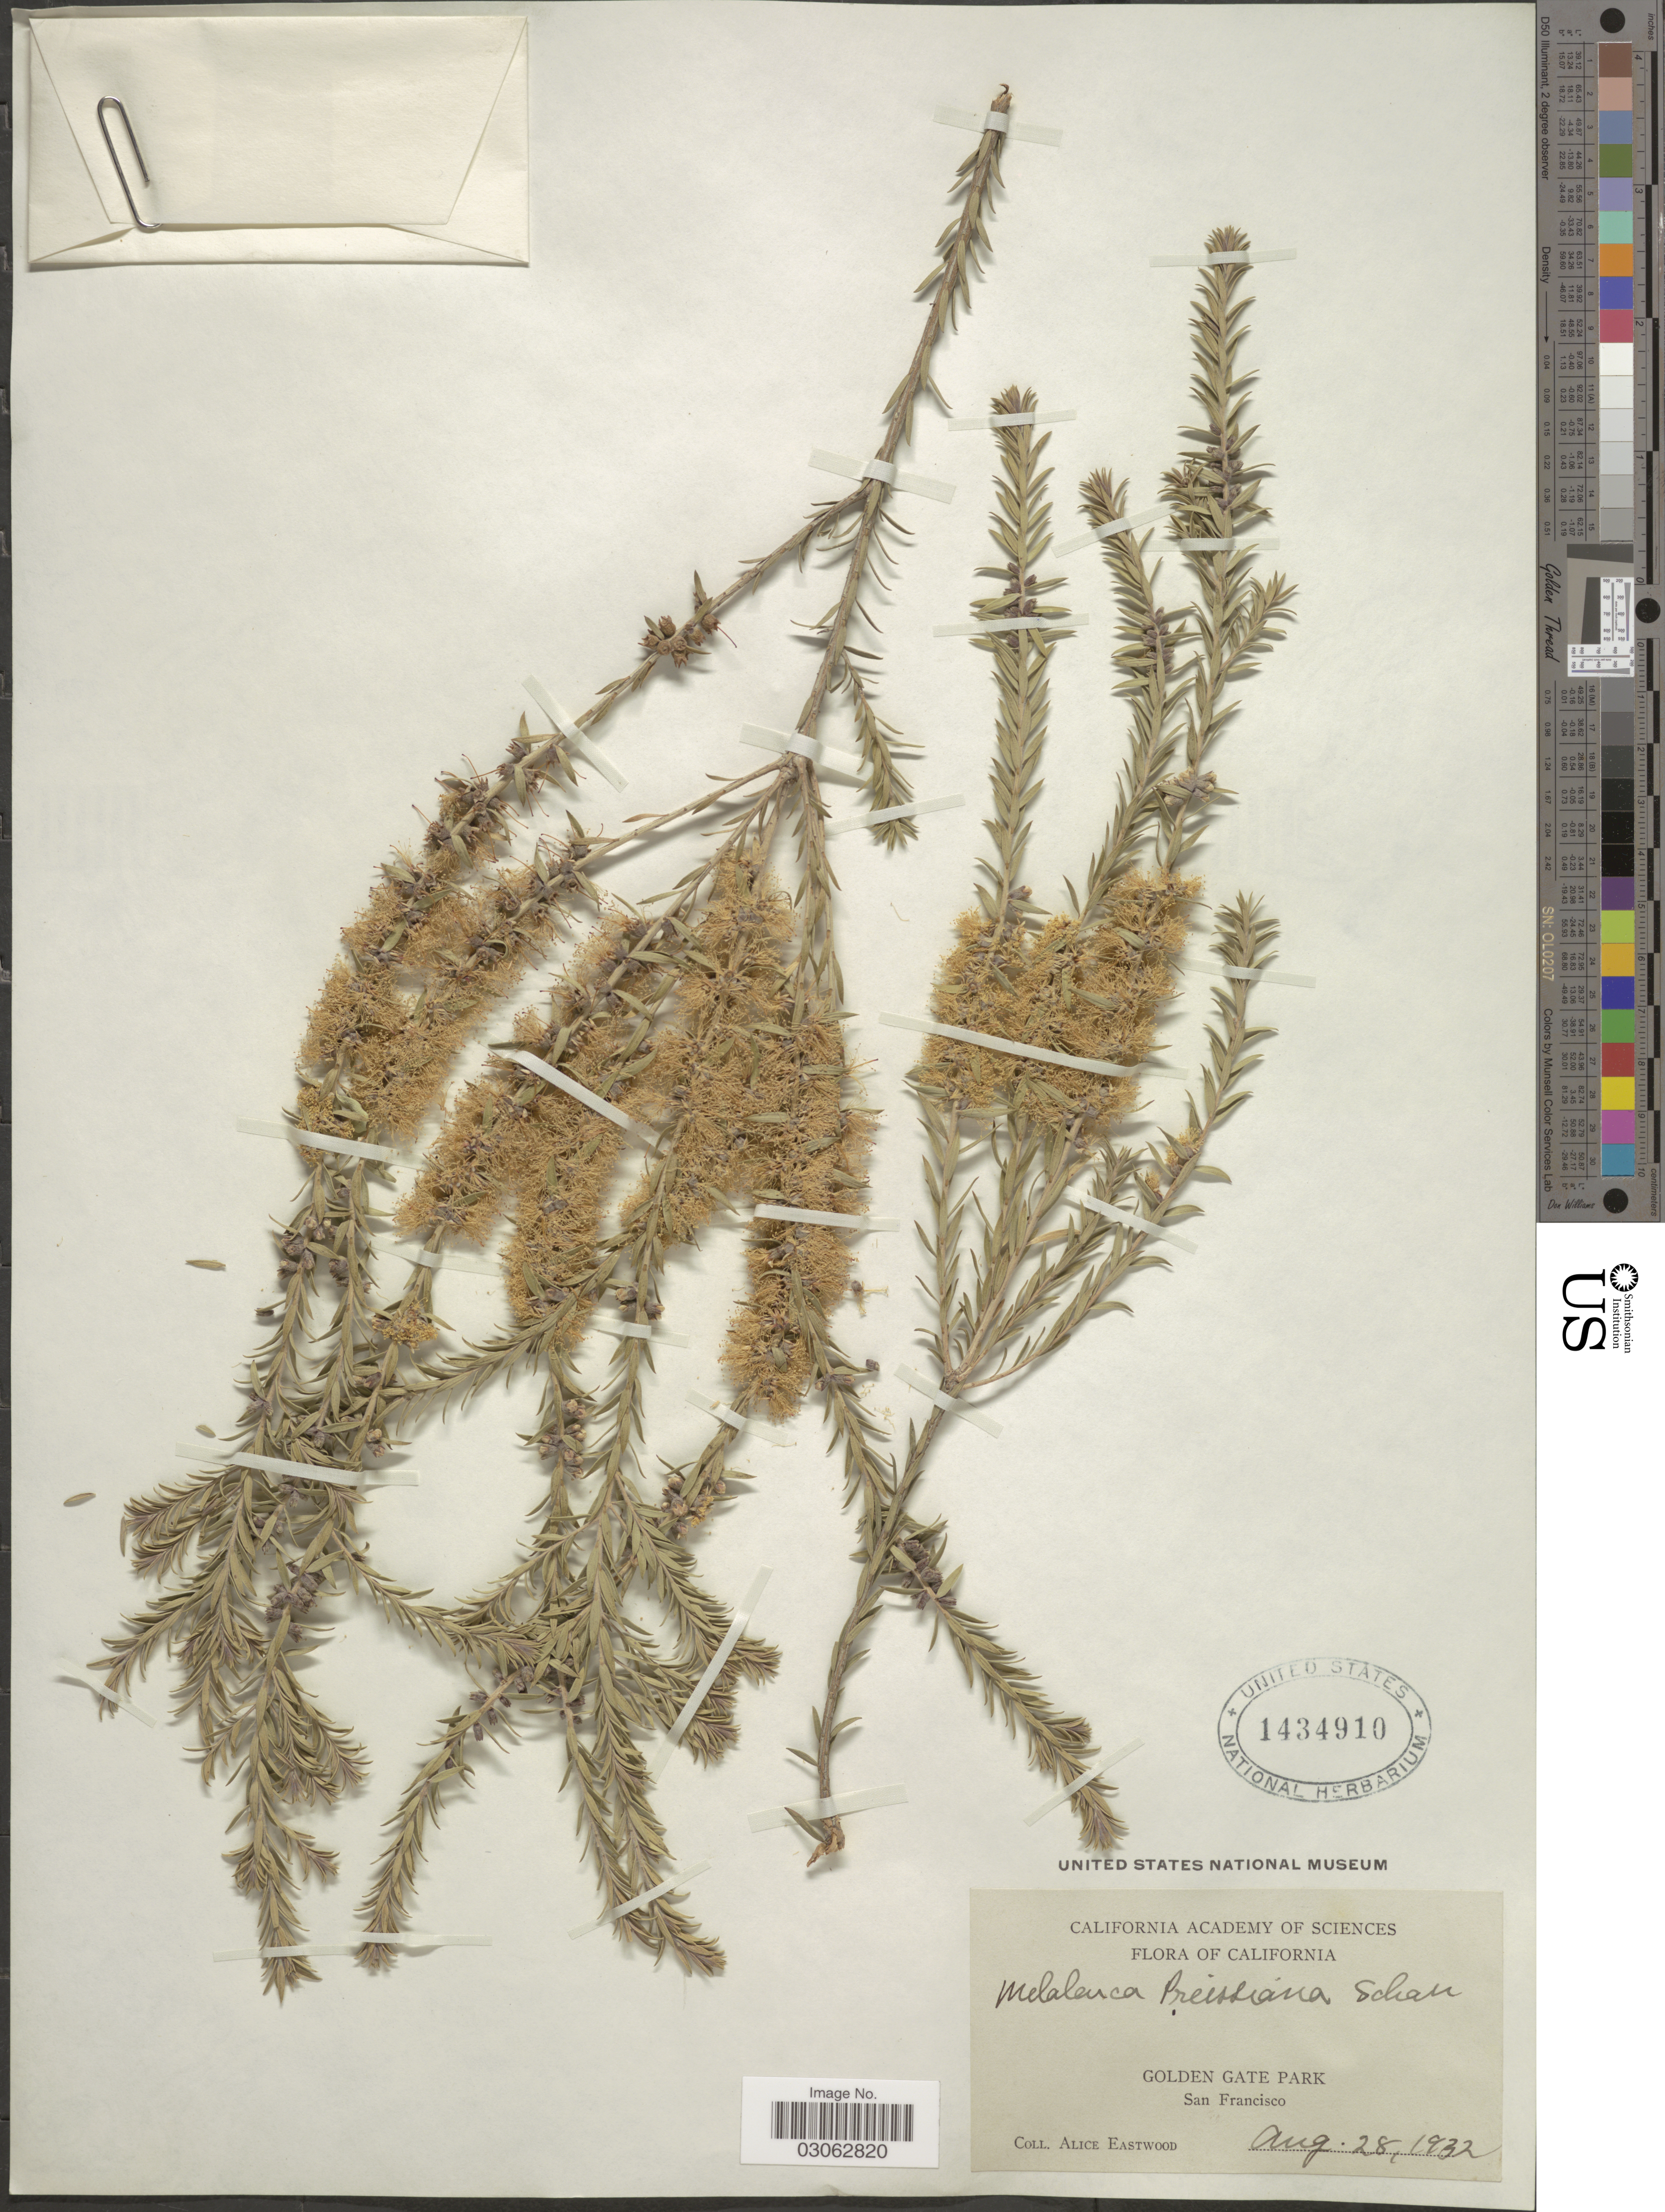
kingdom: Plantae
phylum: Tracheophyta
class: Magnoliopsida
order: Myrtales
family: Myrtaceae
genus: Melaleuca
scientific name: Melaleuca preissiana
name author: Schauer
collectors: A. Eastwood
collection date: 1932-08-28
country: United States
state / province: California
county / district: San Francisco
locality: Golden Gate Park. San Francisco.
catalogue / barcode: US 1434910